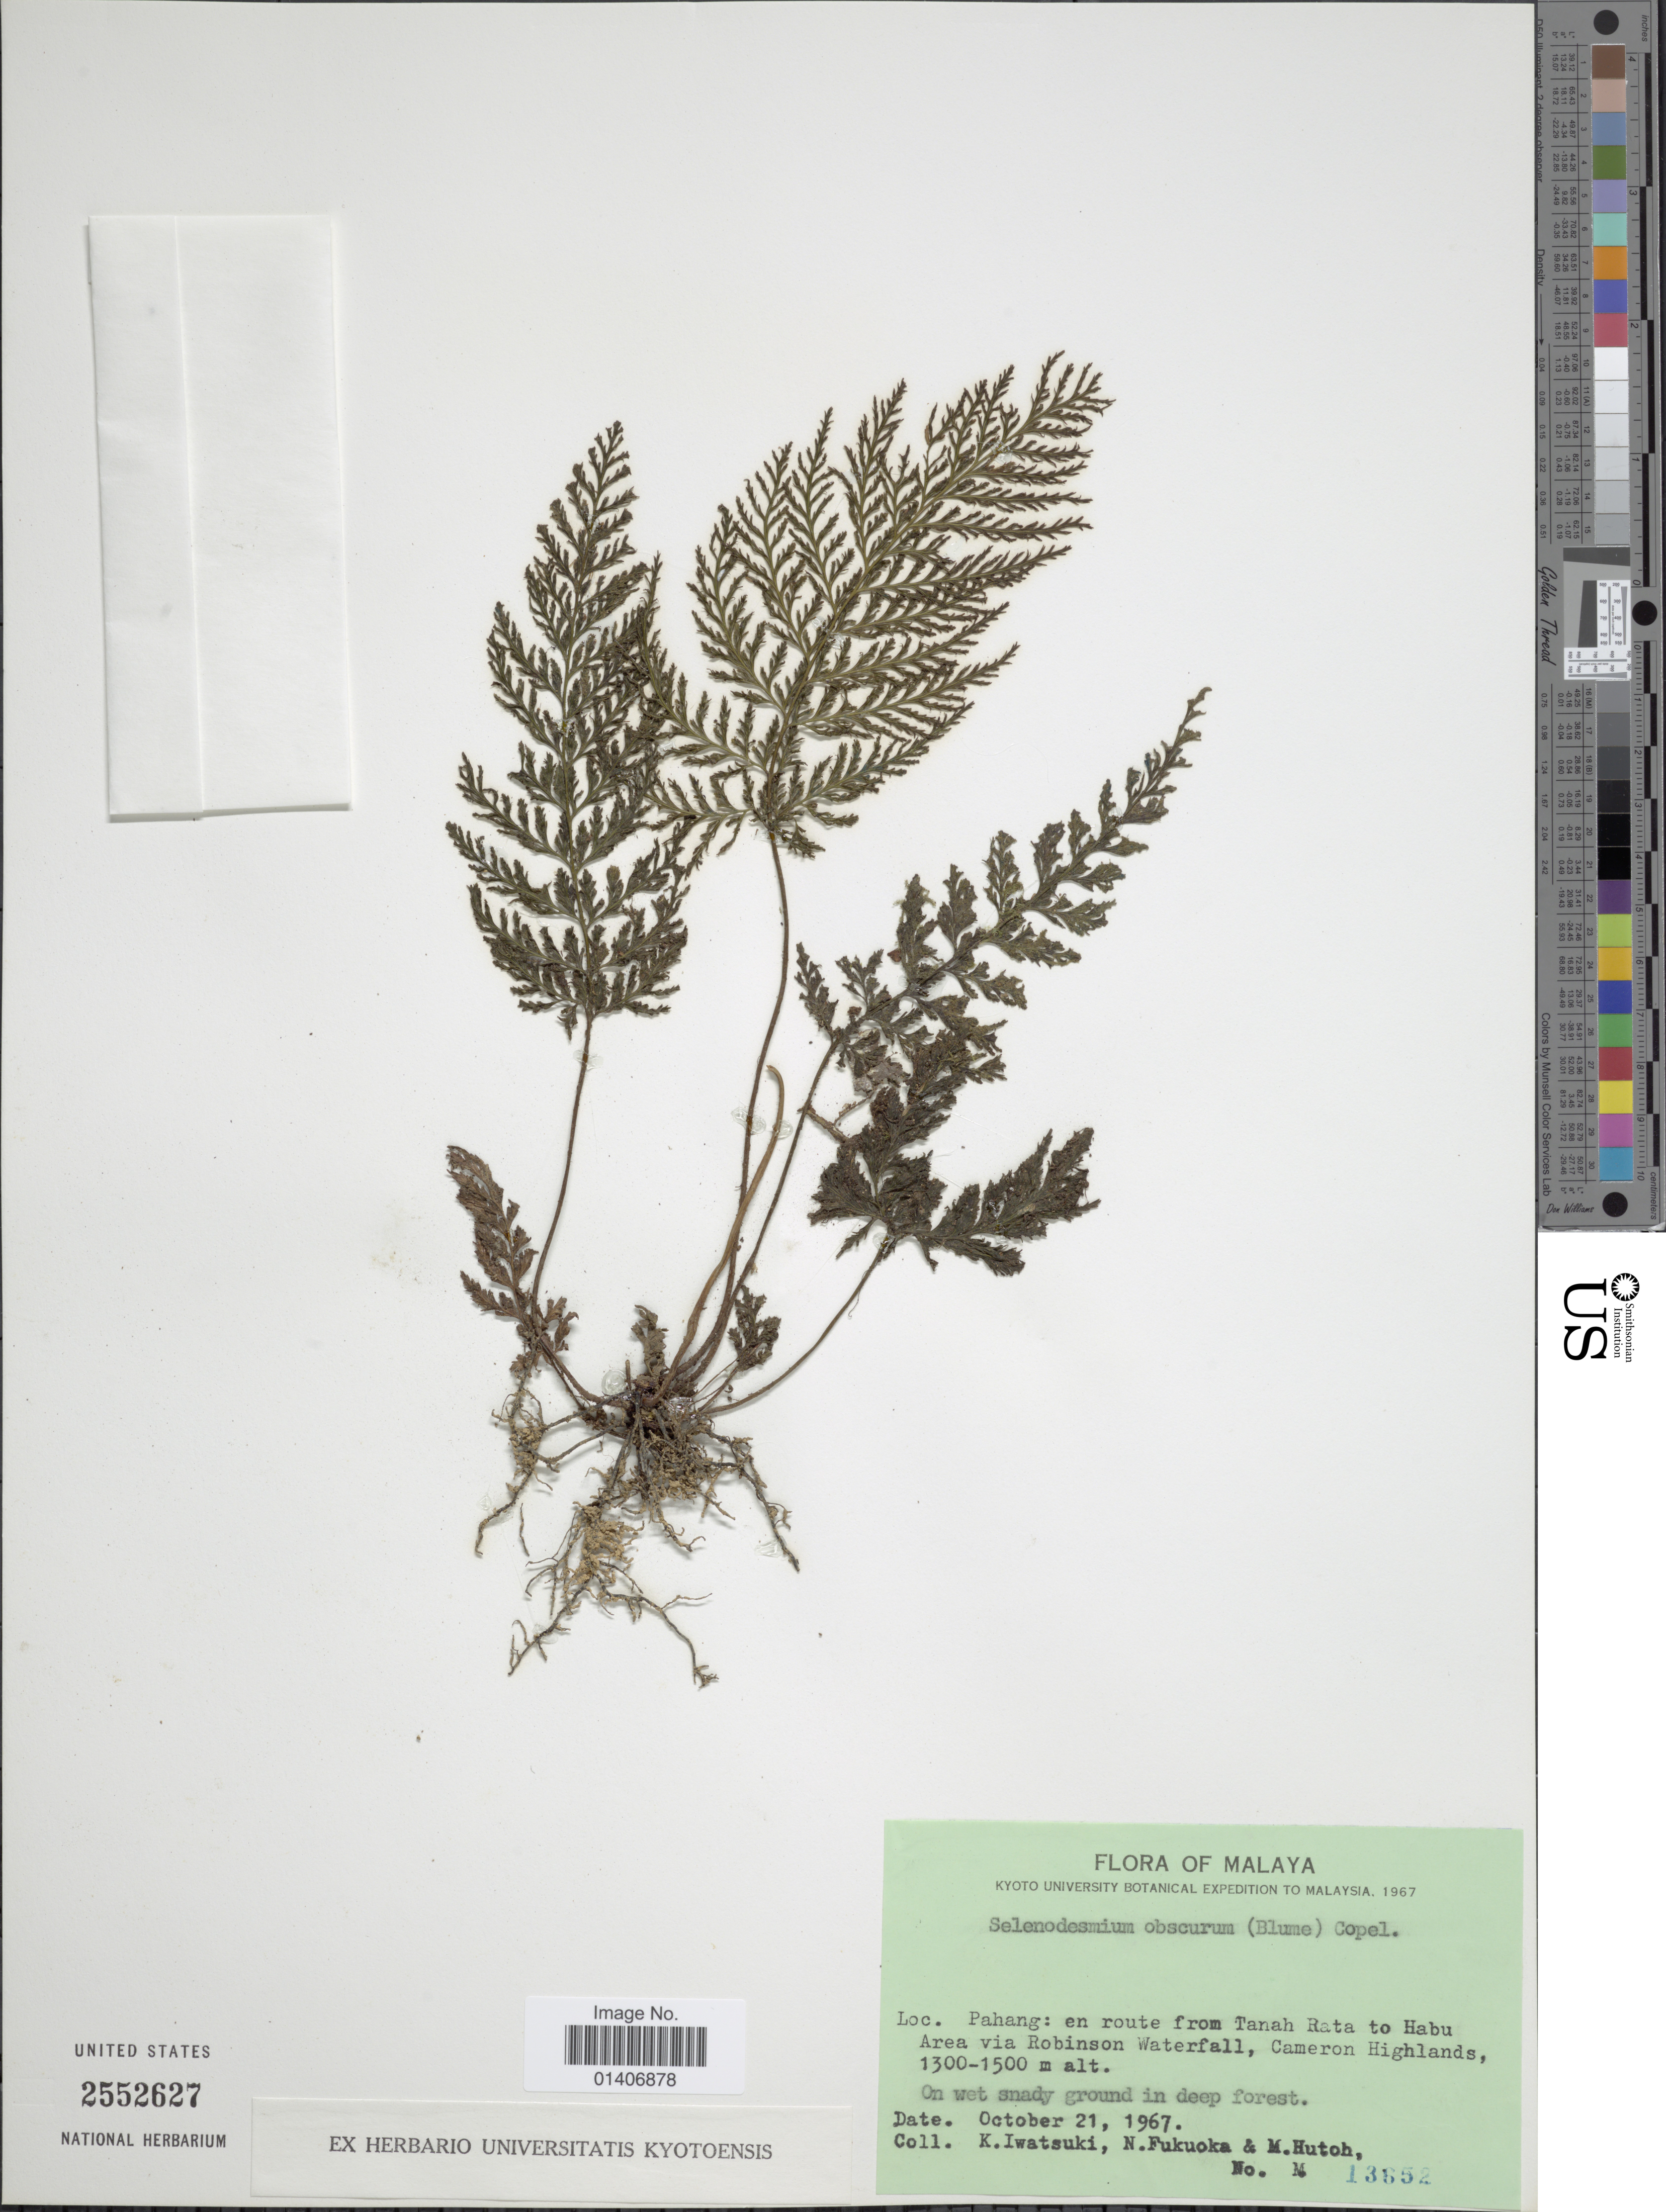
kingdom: Plantae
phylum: Tracheophyta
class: Polypodiopsida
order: Hymenophyllales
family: Hymenophyllaceae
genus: Abrodictyum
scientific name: Abrodictyum obscurum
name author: (Blume) Ebihara & K. Iwats.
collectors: K. Iwatsuki, N. Fukuoka & M. Hutoh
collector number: M 13652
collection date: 1967-10-21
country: Malaysia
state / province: Pahang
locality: Malaya, en route from Tanah Rata to habu Area via Robinson Waterfall, Cameron Highlands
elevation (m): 1300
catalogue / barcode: US 2552627